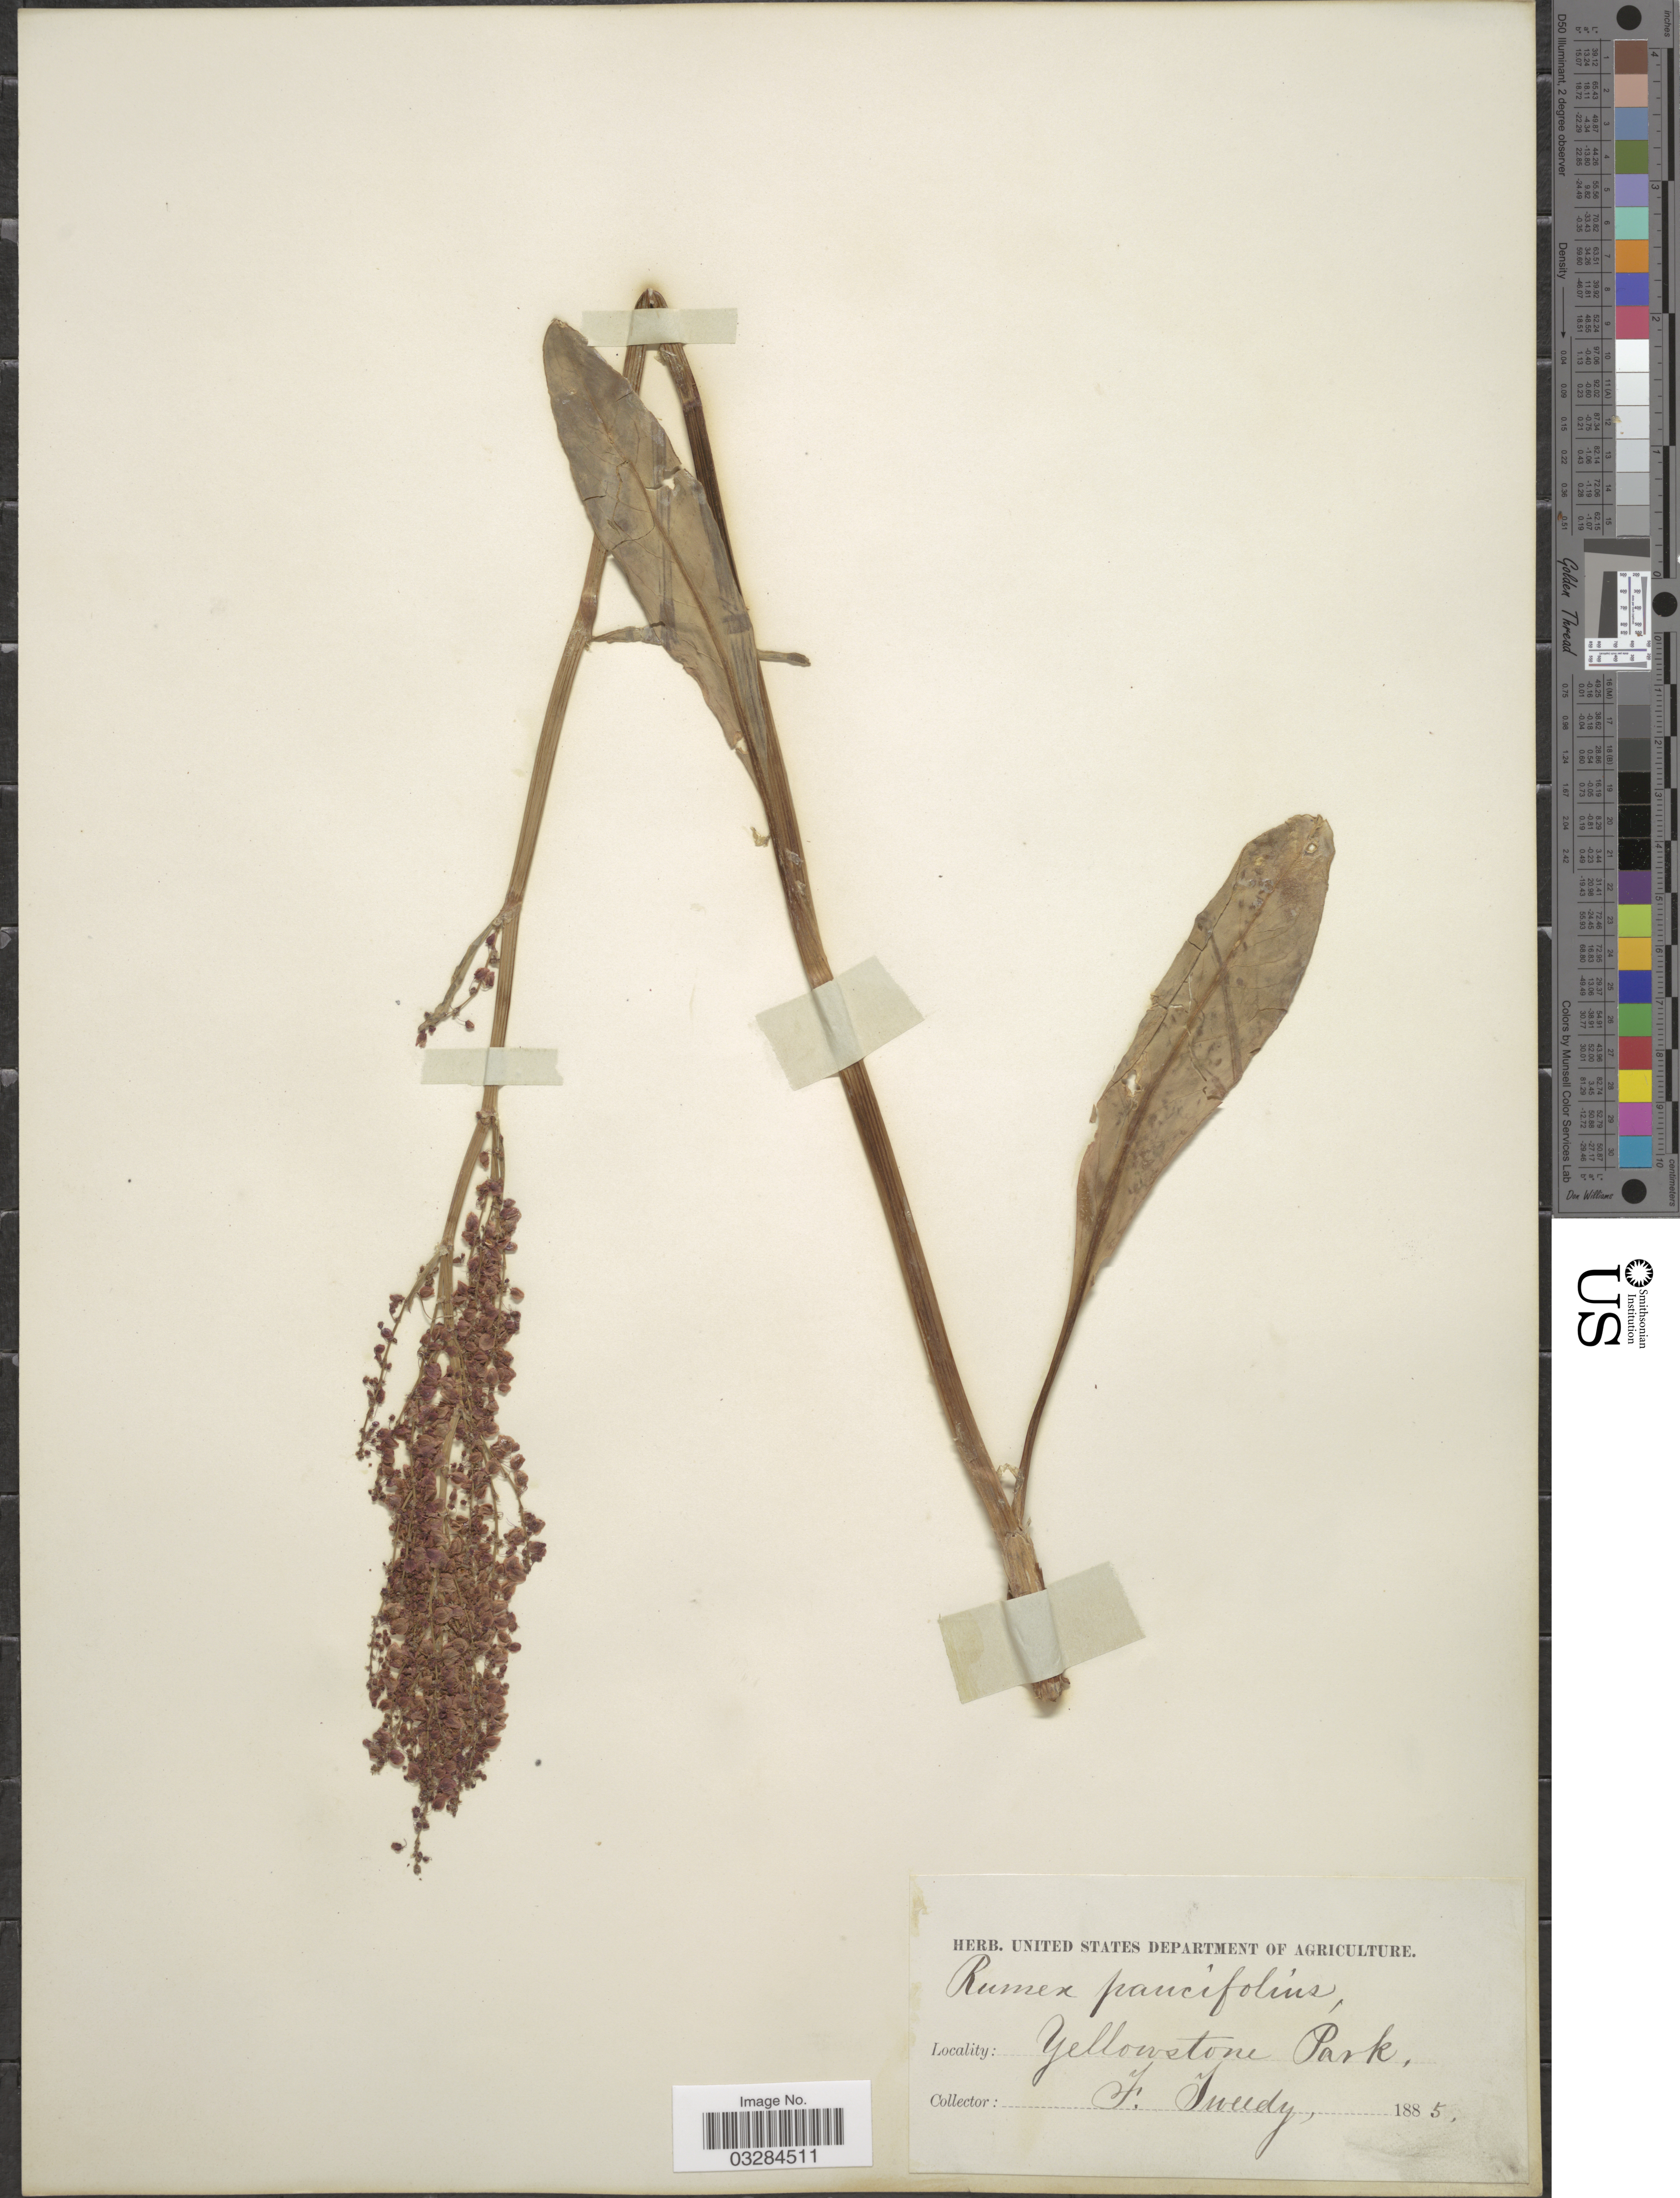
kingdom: Plantae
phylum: Tracheophyta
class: Magnoliopsida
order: Caryophyllales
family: Polygonaceae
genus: Rumex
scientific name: Rumex paucifolius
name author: Nutt.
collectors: F. Tweedy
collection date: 1885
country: United States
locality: Yellowstone Park.